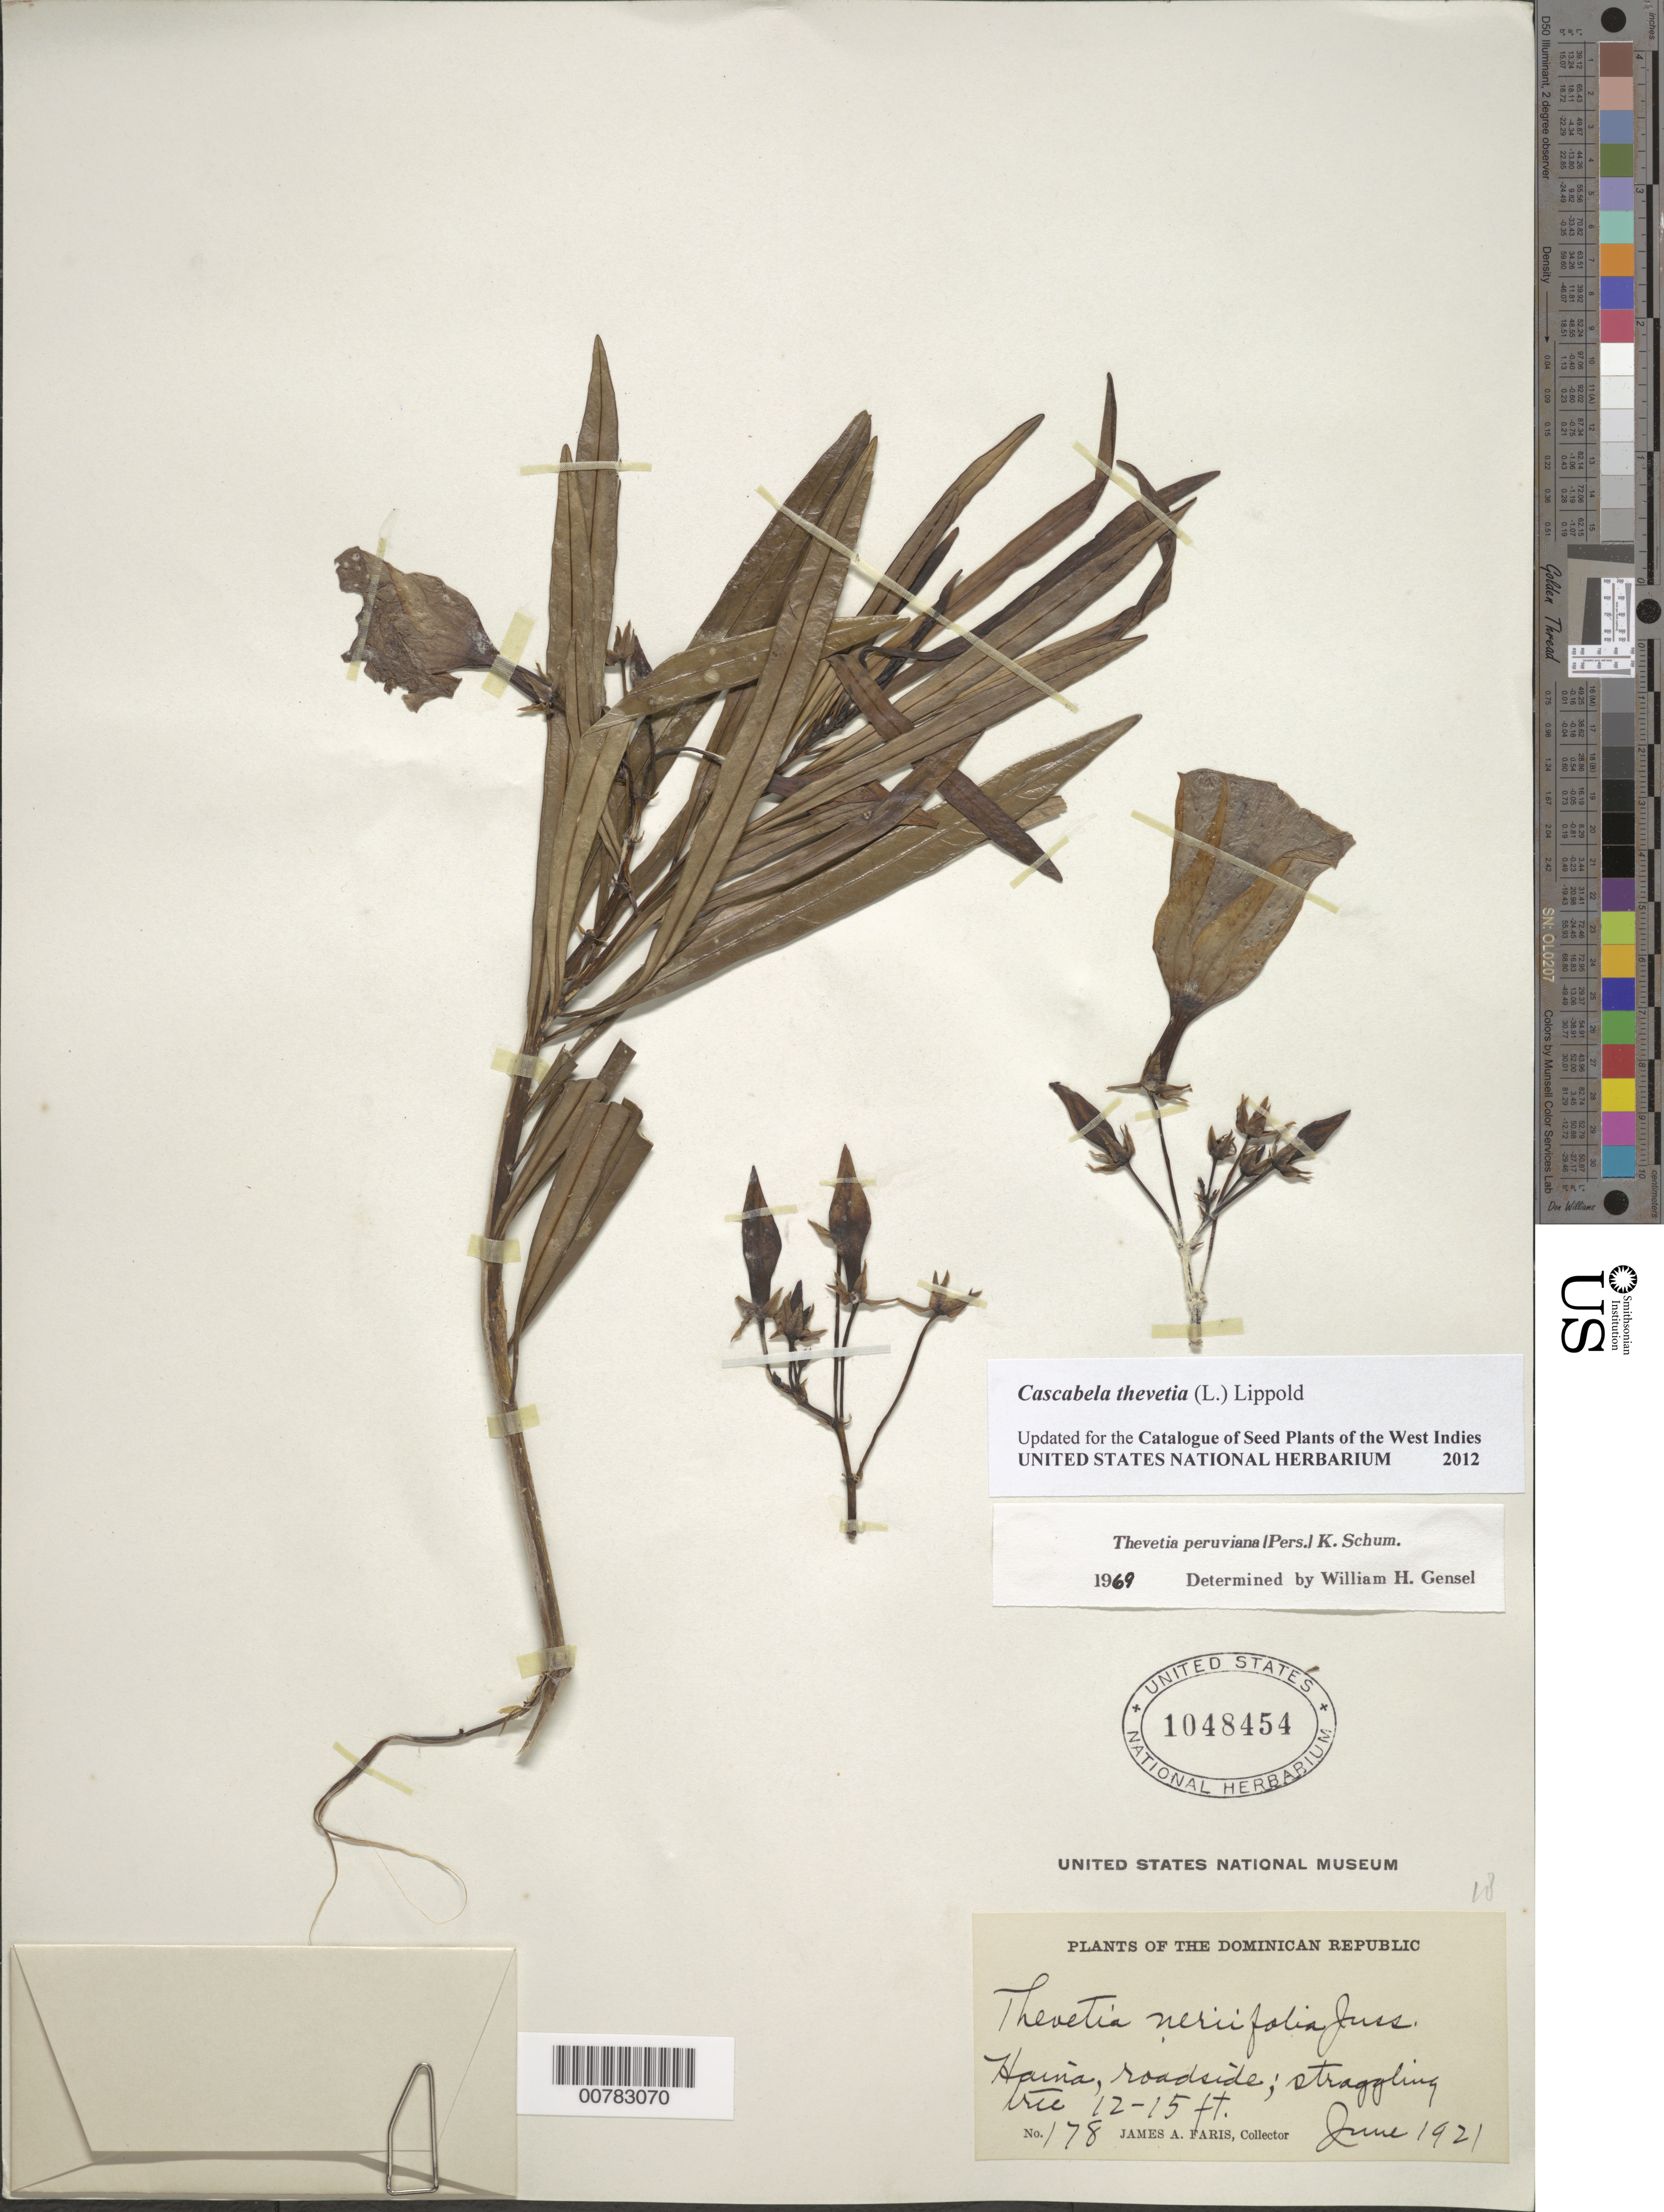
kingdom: Plantae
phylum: Tracheophyta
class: Magnoliopsida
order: Gentianales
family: Apocynaceae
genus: Cascabela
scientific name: Cascabela thevetia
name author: (L.) Lippold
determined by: Gensel, W. H.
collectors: J. Faris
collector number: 178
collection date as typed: Jun 1910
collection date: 1910-06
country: Dominican Republic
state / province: San Cristóbal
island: Hispaniola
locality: Haina.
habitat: Roadside.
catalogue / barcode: US 1048454